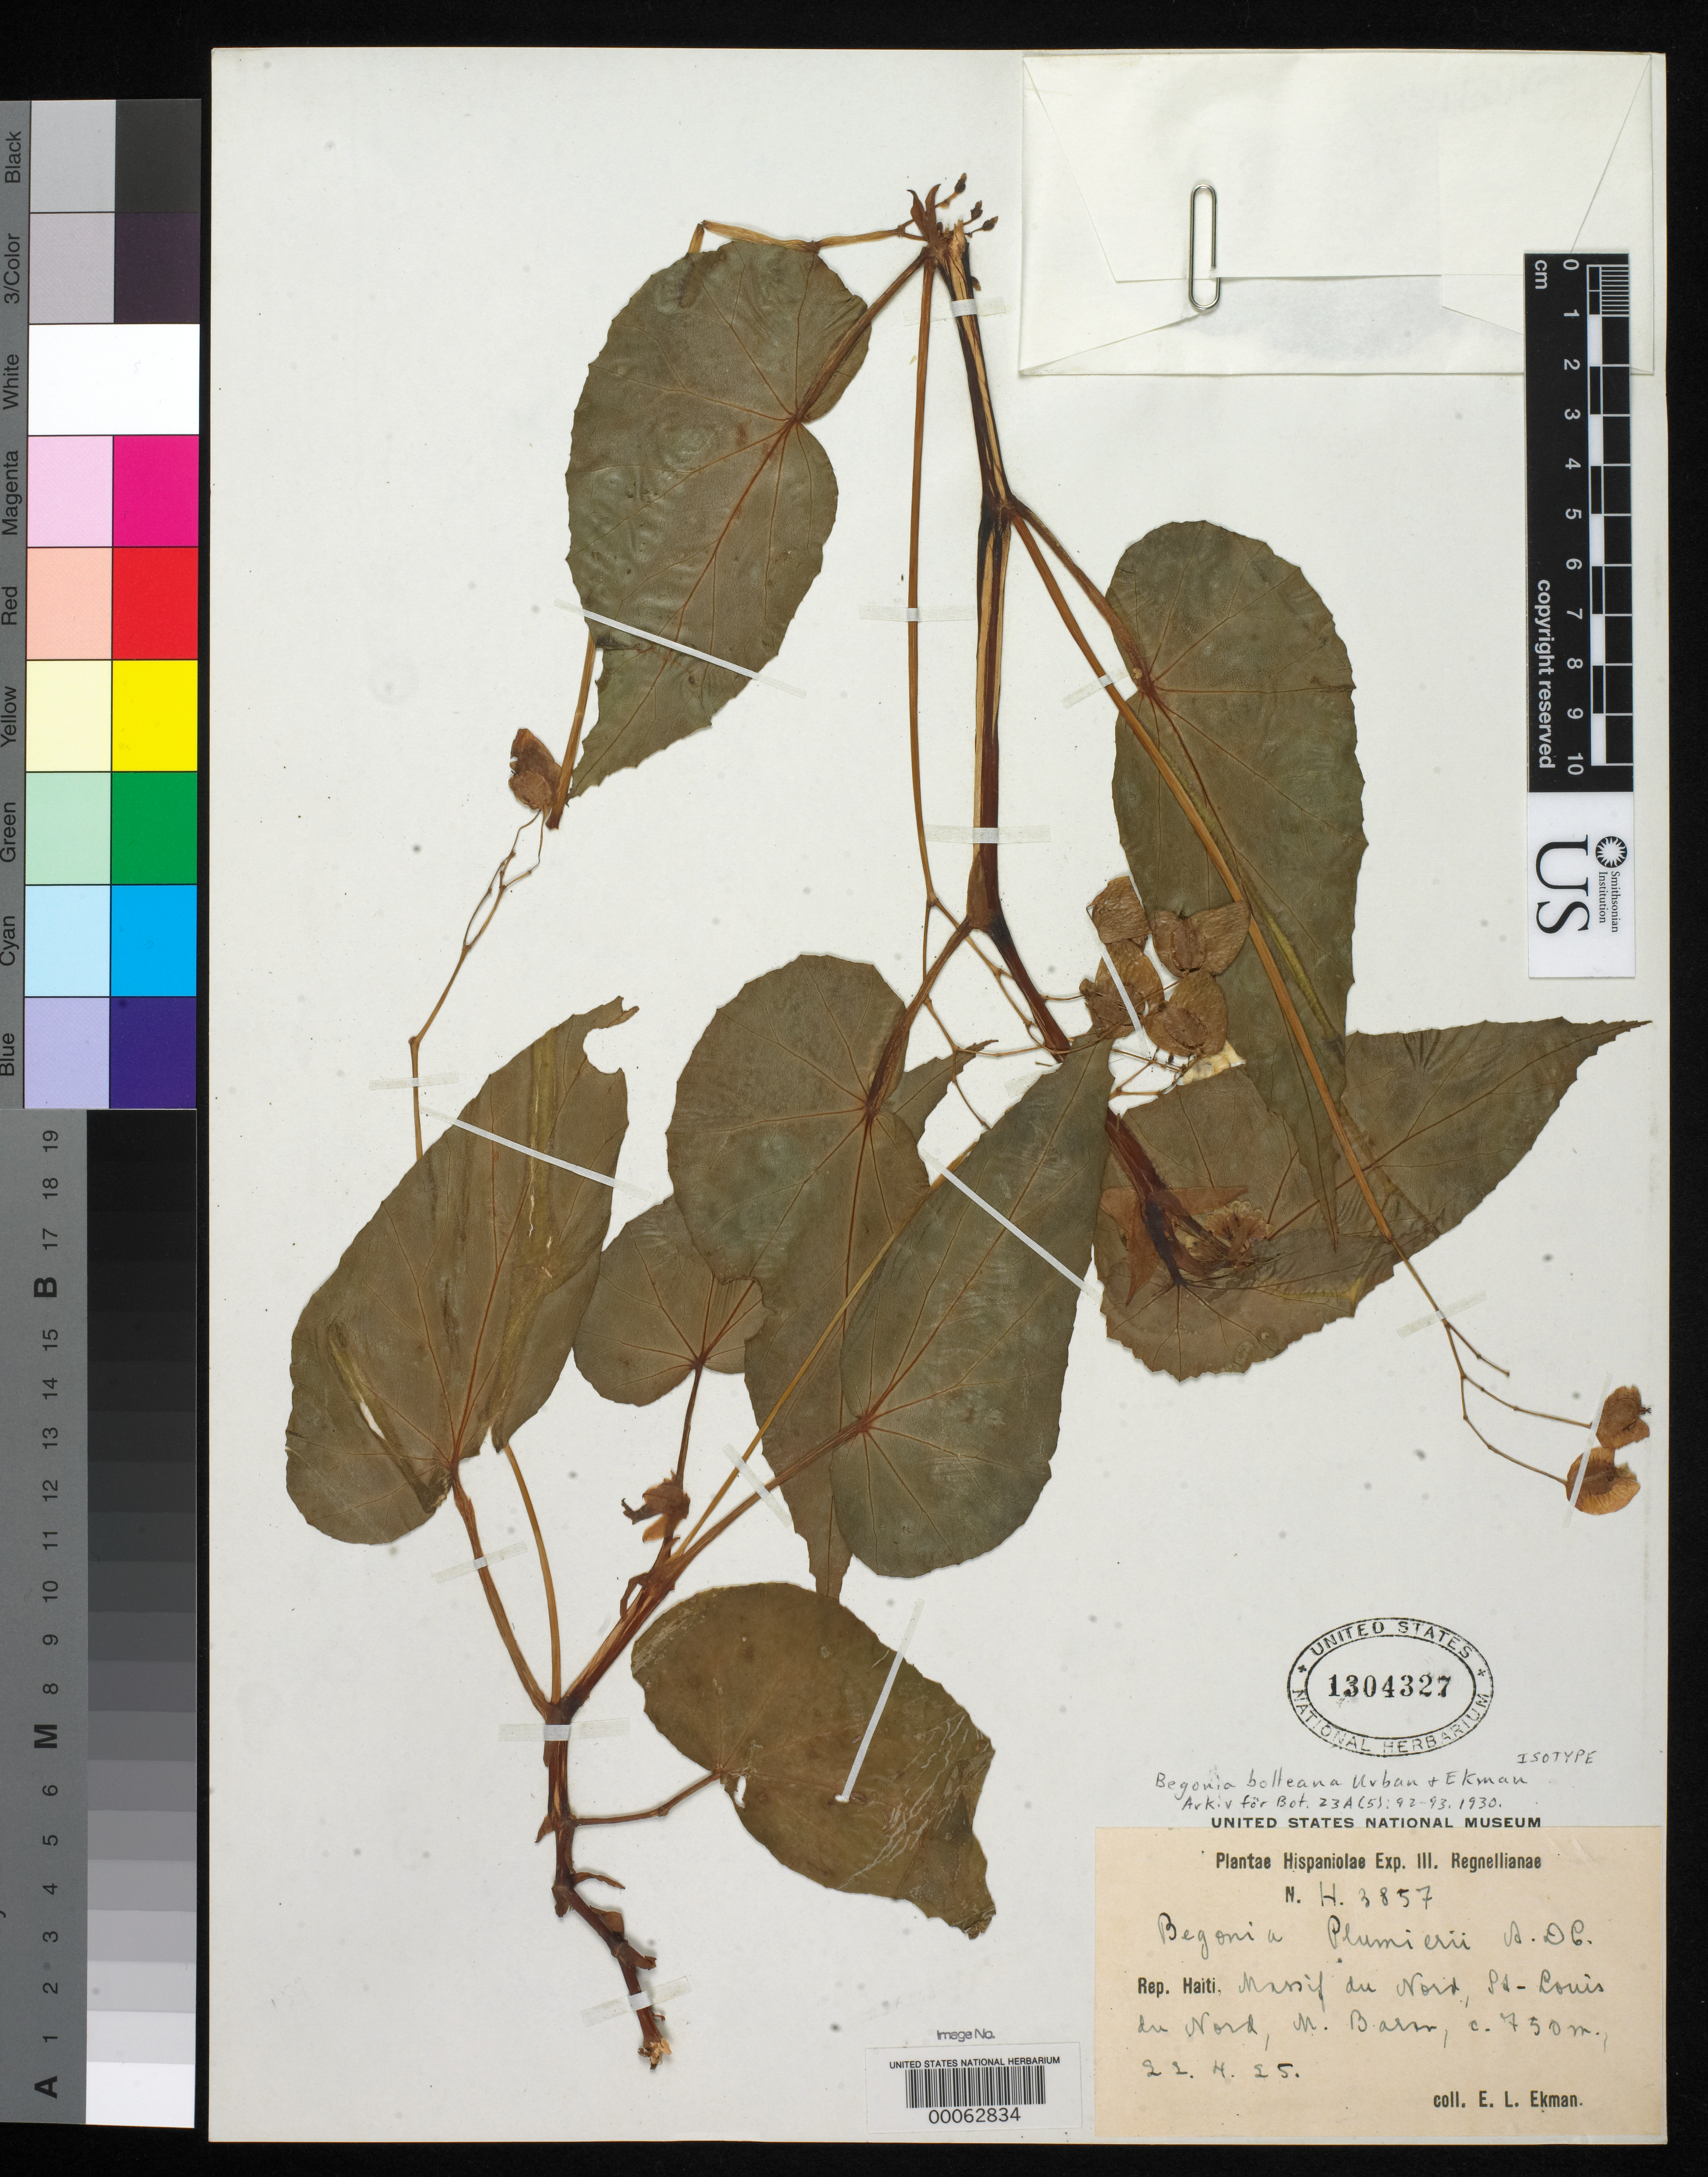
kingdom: Plantae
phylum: Tracheophyta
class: Magnoliopsida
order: Cucurbitales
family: Begoniaceae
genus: Begonia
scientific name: Begonia bolleana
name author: Urb. & Ekman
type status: Isotype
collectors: E. L. Ekman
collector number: H 3857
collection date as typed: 22 Apr 1925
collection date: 1925-04-22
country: Haiti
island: Hispaniola Island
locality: Massif du Nord, St. Louis du Nord, M. Barm.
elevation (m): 750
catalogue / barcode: US 1304327